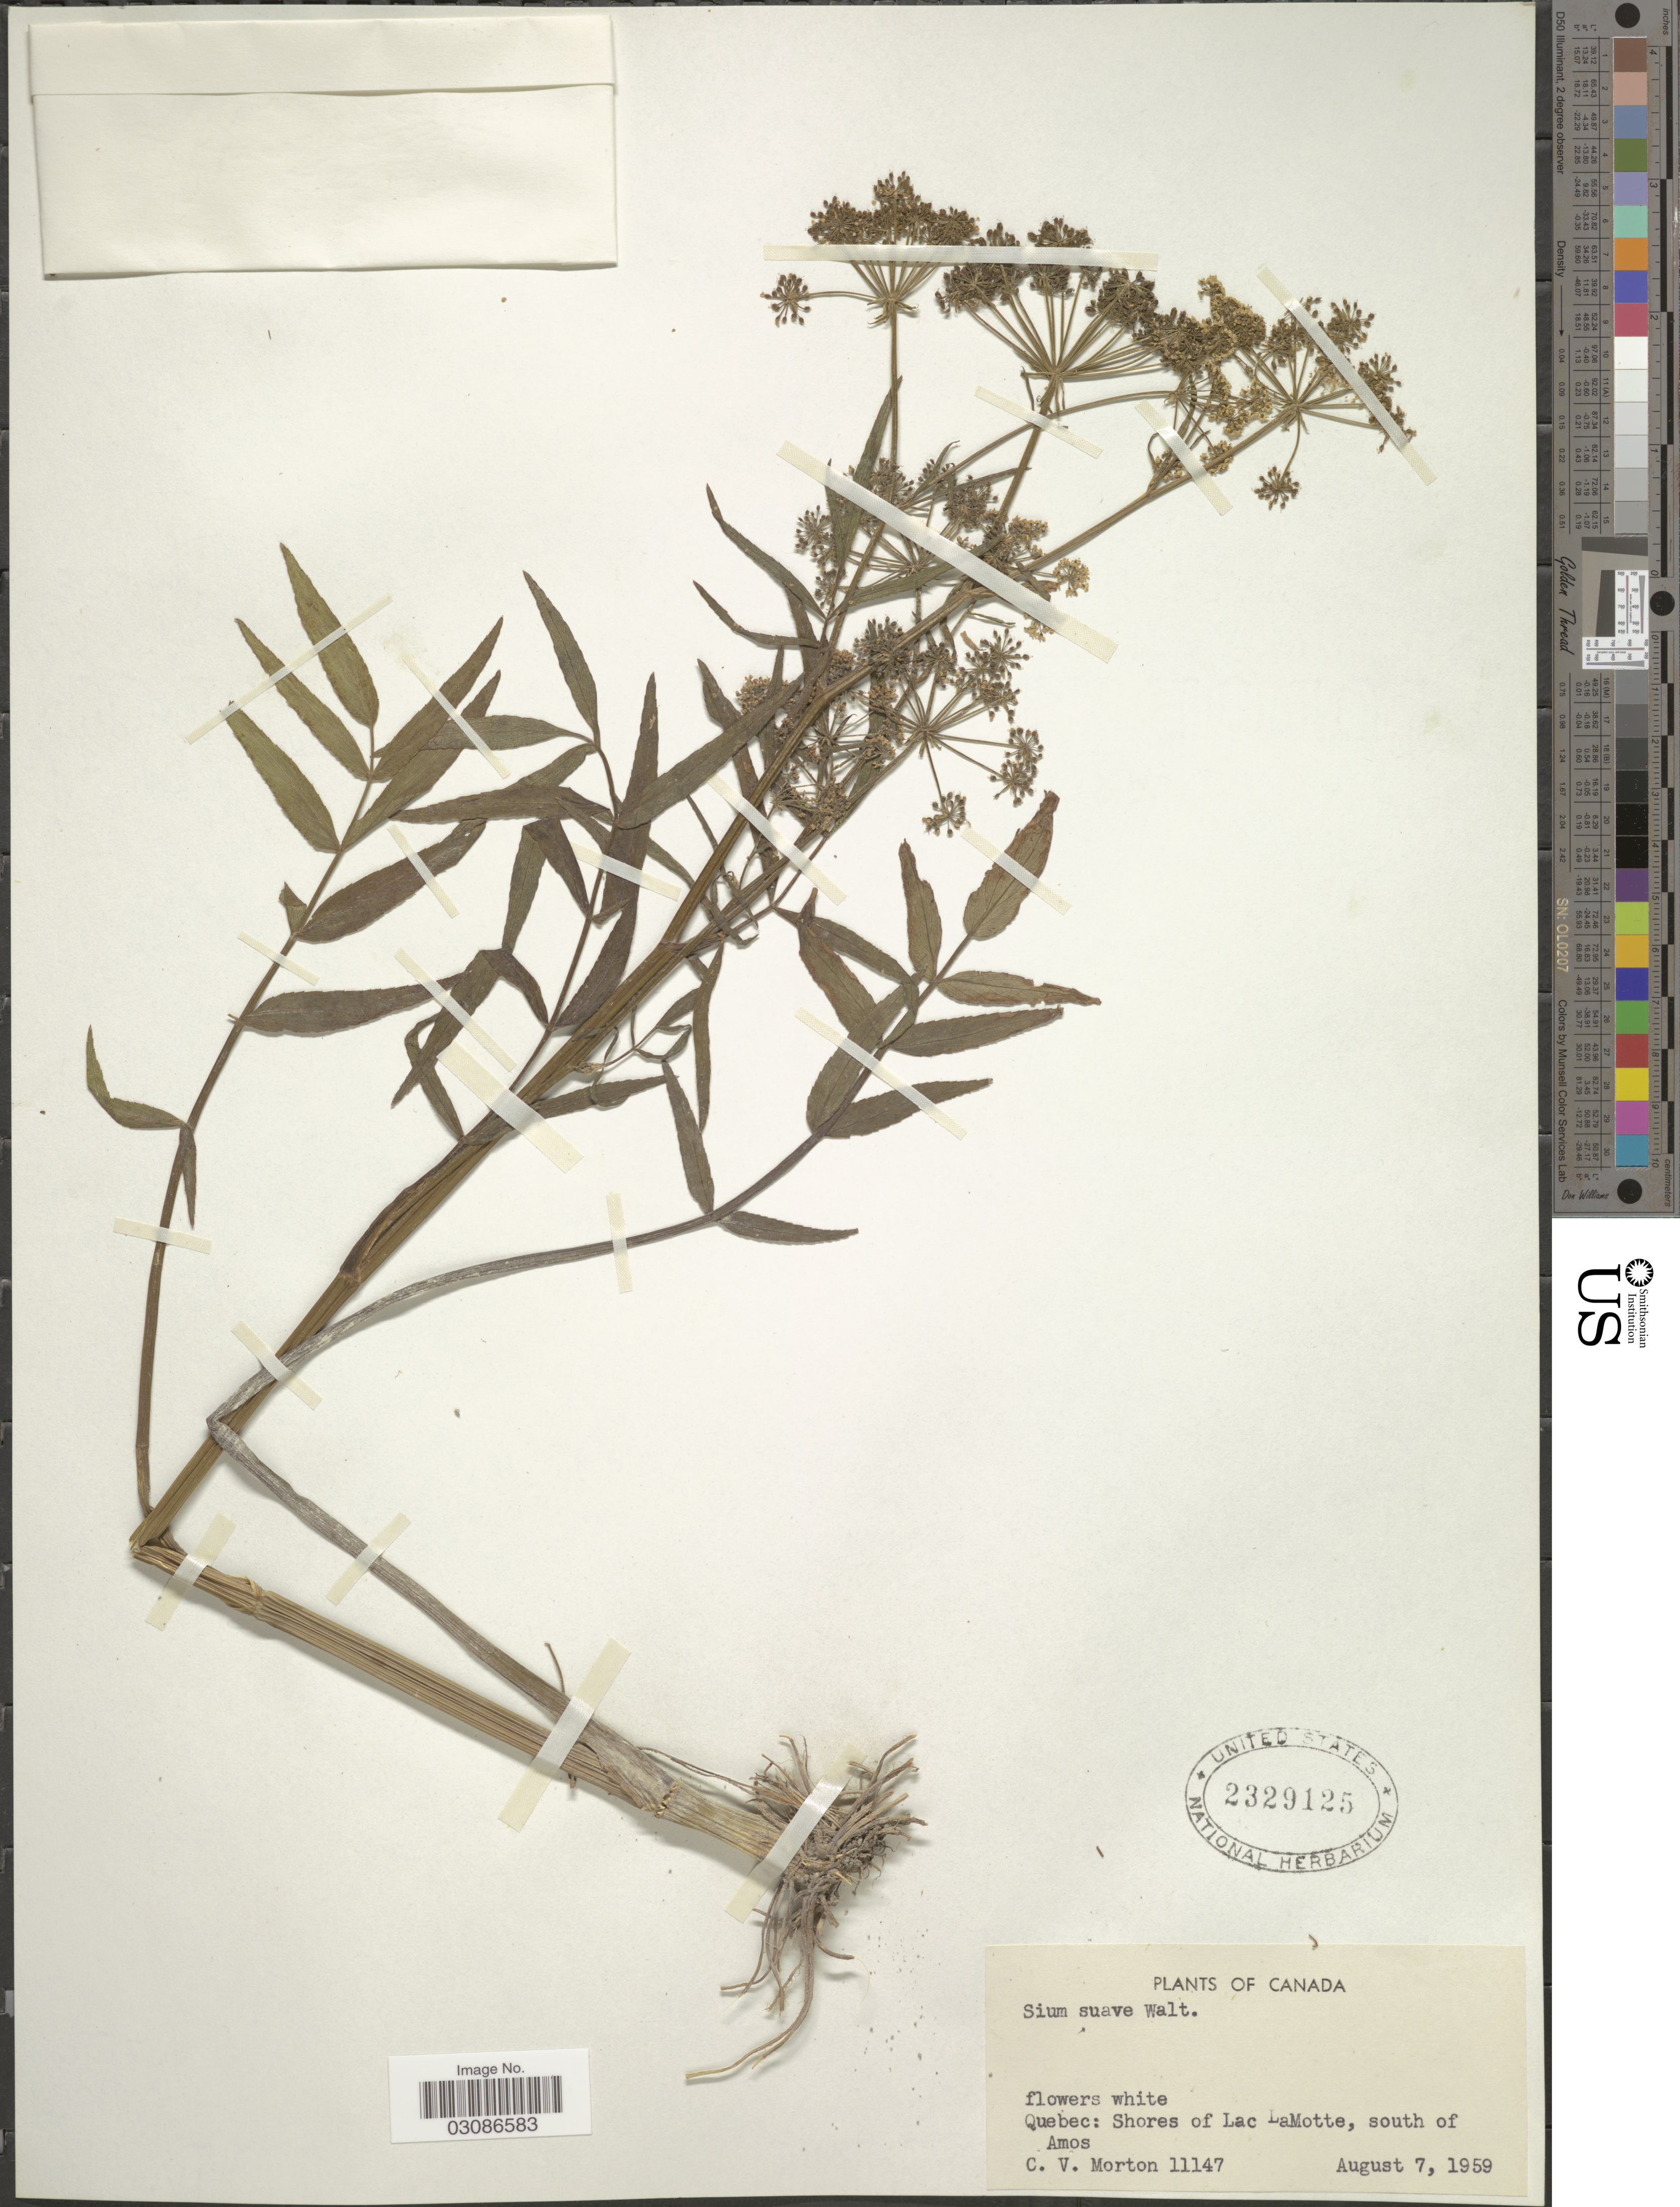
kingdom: Plantae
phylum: Tracheophyta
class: Magnoliopsida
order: Apiales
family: Apiaceae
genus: Sium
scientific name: Sium suave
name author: Walter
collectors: C. V. Morton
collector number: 11147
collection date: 1959-08-07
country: Canada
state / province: Quebec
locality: Shores of Lac LaMotte, south of Amos.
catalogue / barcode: US 2329125